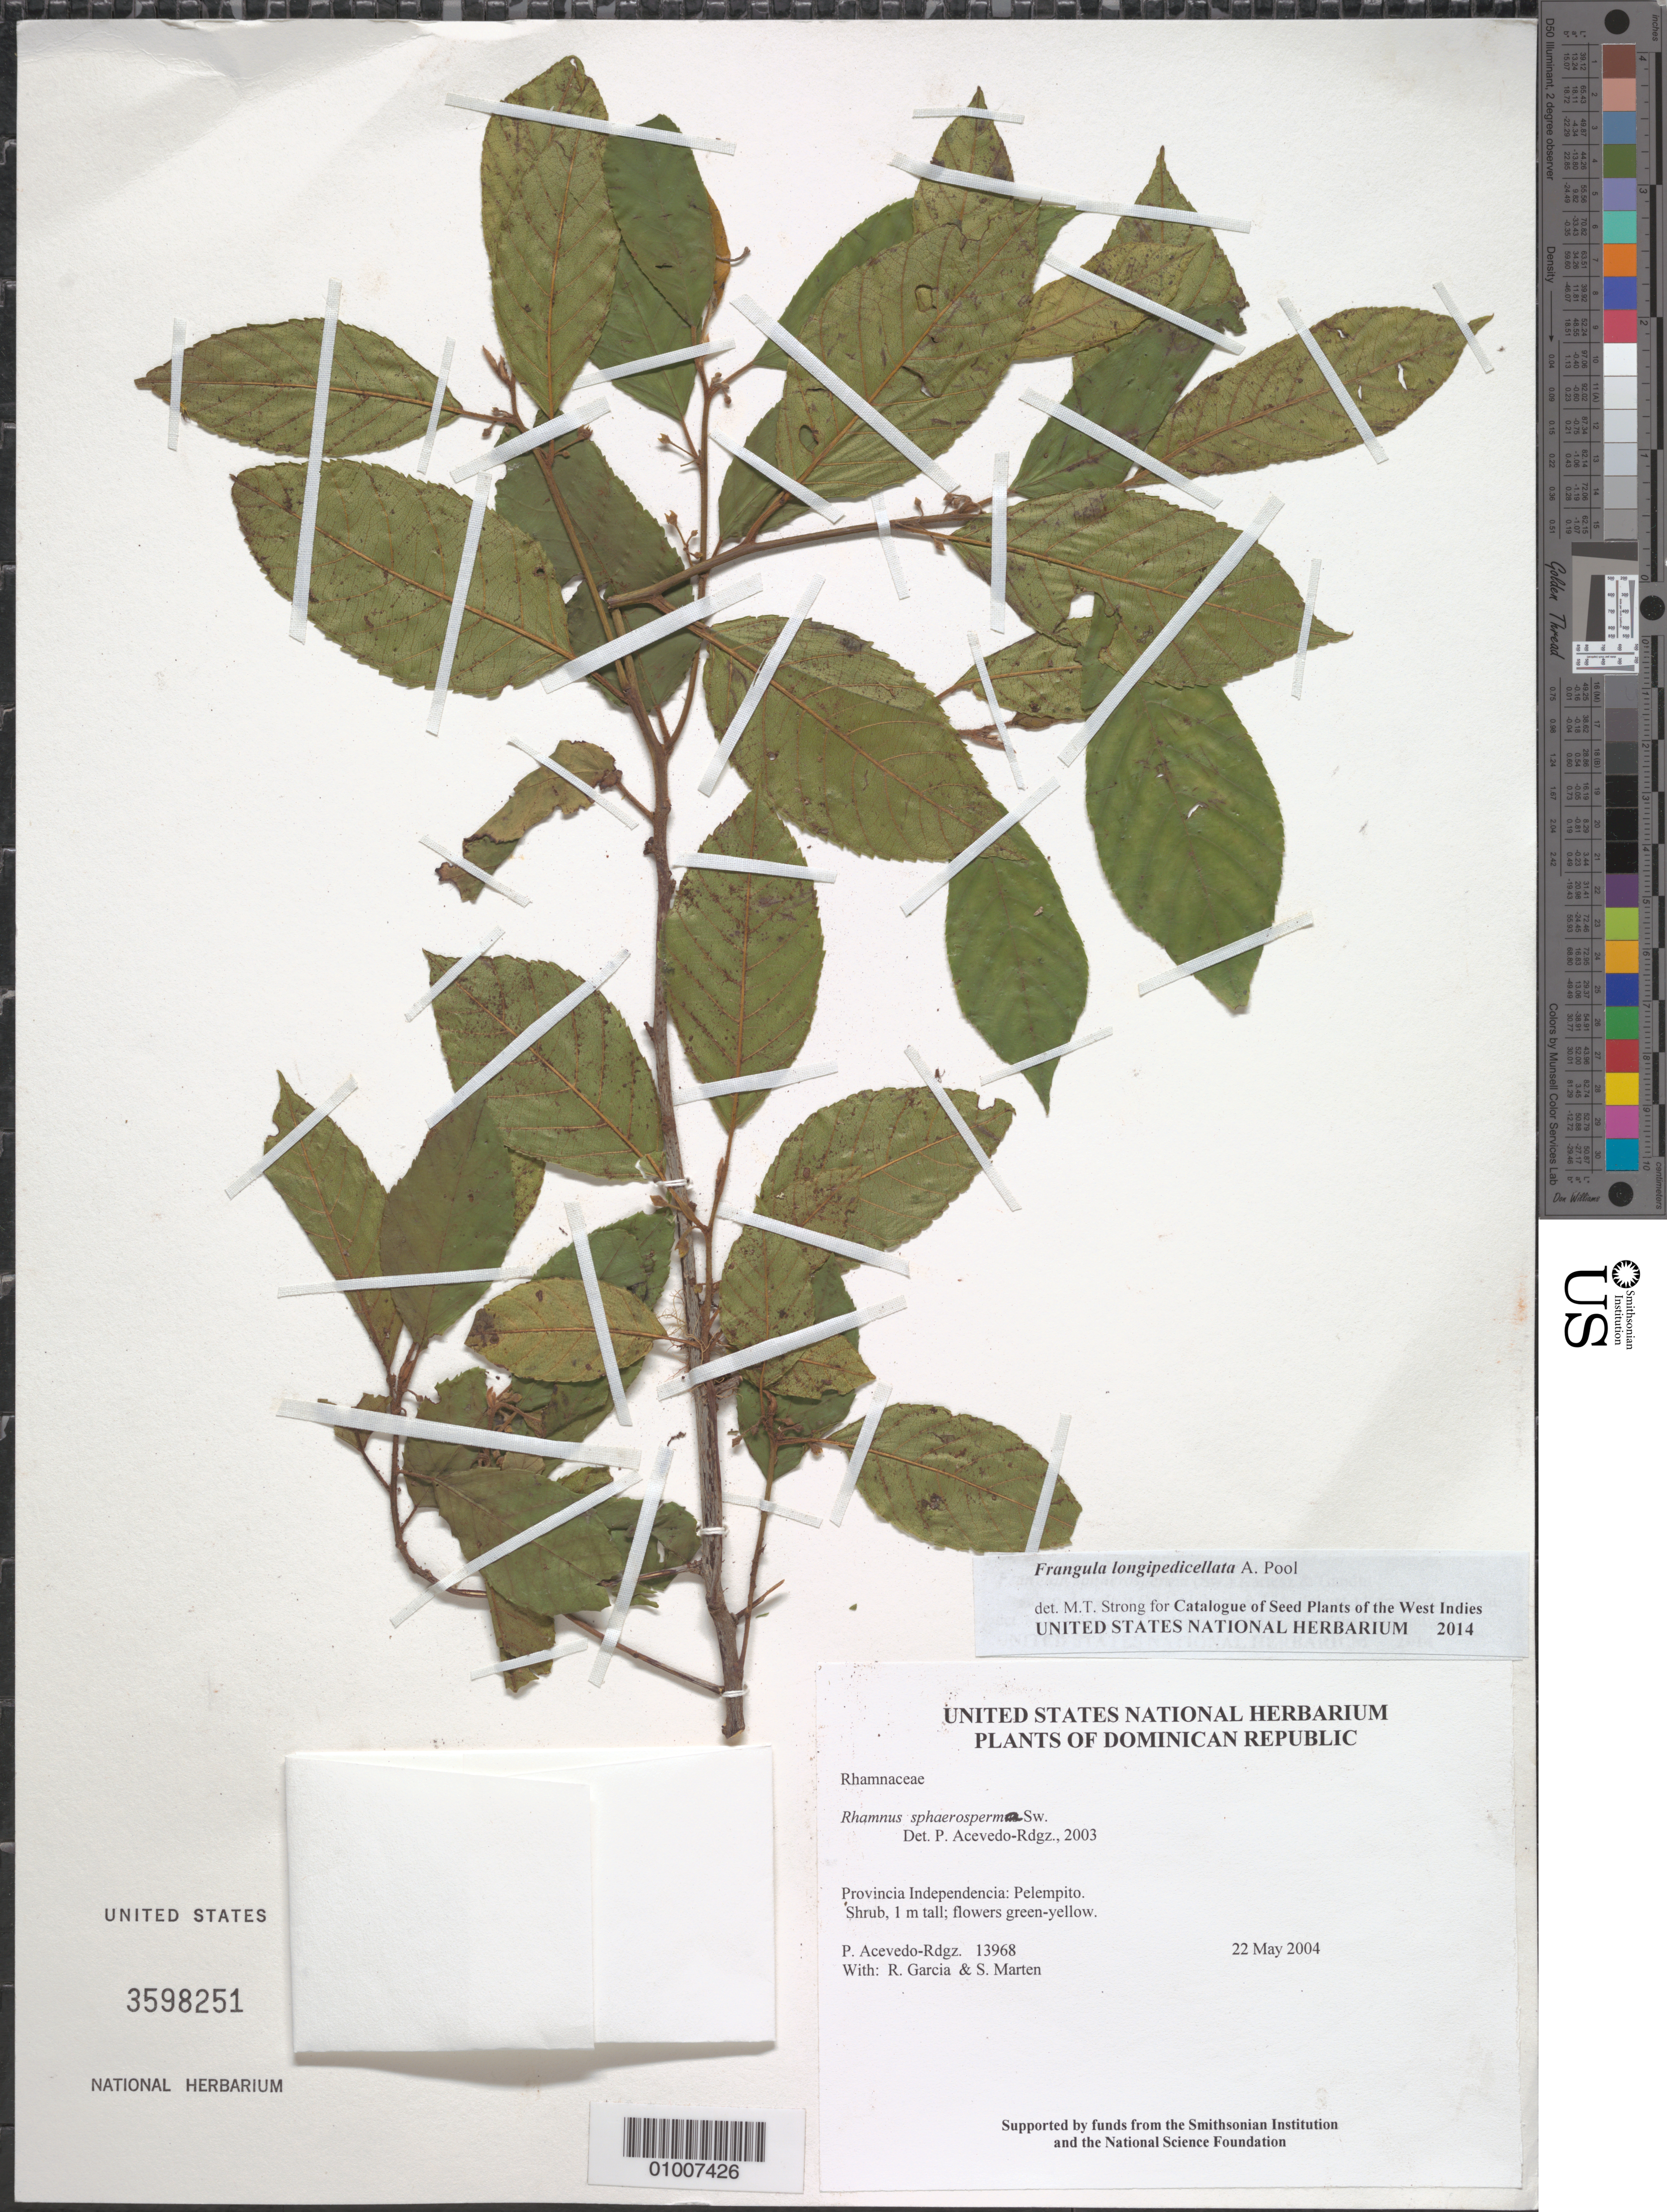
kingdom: Plantae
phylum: Tracheophyta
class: Magnoliopsida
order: Rosales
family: Rhamnaceae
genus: Frangula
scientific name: Frangula longipedicellata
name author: A. Pool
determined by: Strong, M. T., (US), Smithsonian Institution - National Museum of Natural History (UNITED STATES)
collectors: P. Acevedo-Rodr., R. G. García & S. Marten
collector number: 13968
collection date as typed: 22 May 2004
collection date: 2004-05-22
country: Dominican Republic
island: Hispaniola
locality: Provincia Independencia: Pelempito.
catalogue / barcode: US 3598251